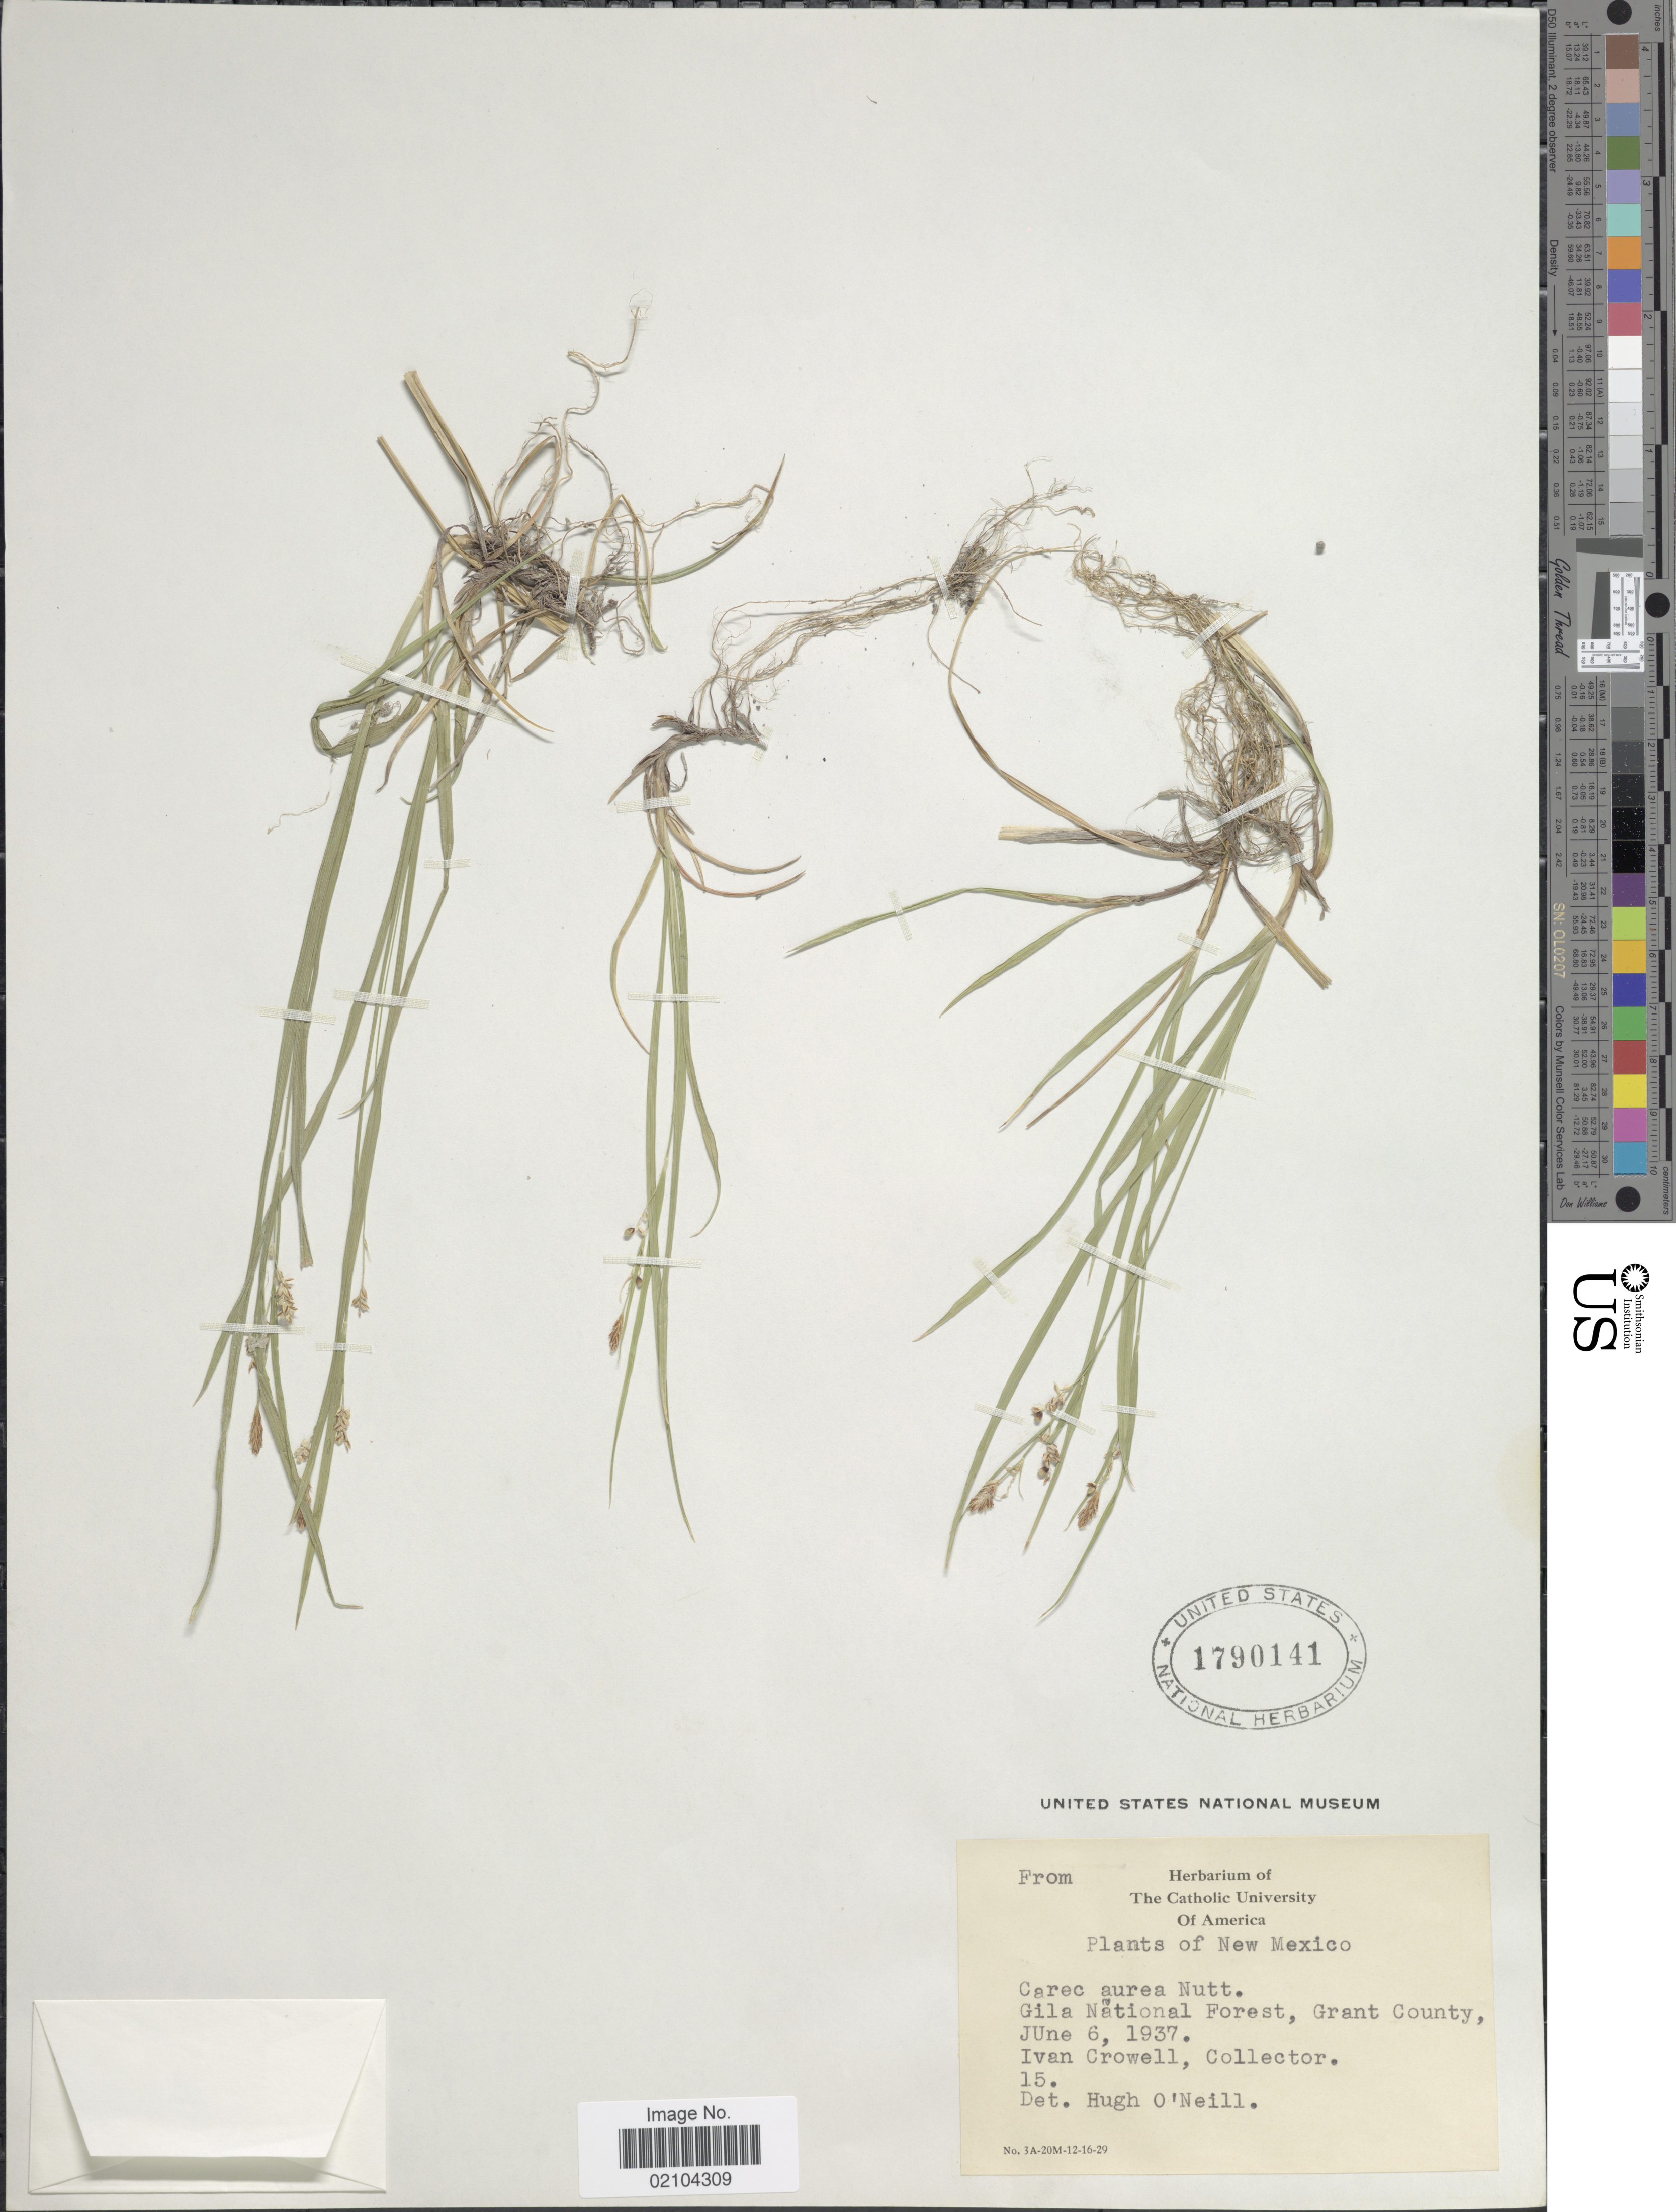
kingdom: Plantae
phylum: Tracheophyta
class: Liliopsida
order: Poales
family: Cyperaceae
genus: Carex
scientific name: Carex aurea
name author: Nutt.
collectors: I. Crowell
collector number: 15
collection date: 1937-06-06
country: United States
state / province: New Mexico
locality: Gila National Forest , Grant County.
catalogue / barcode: US 1790141